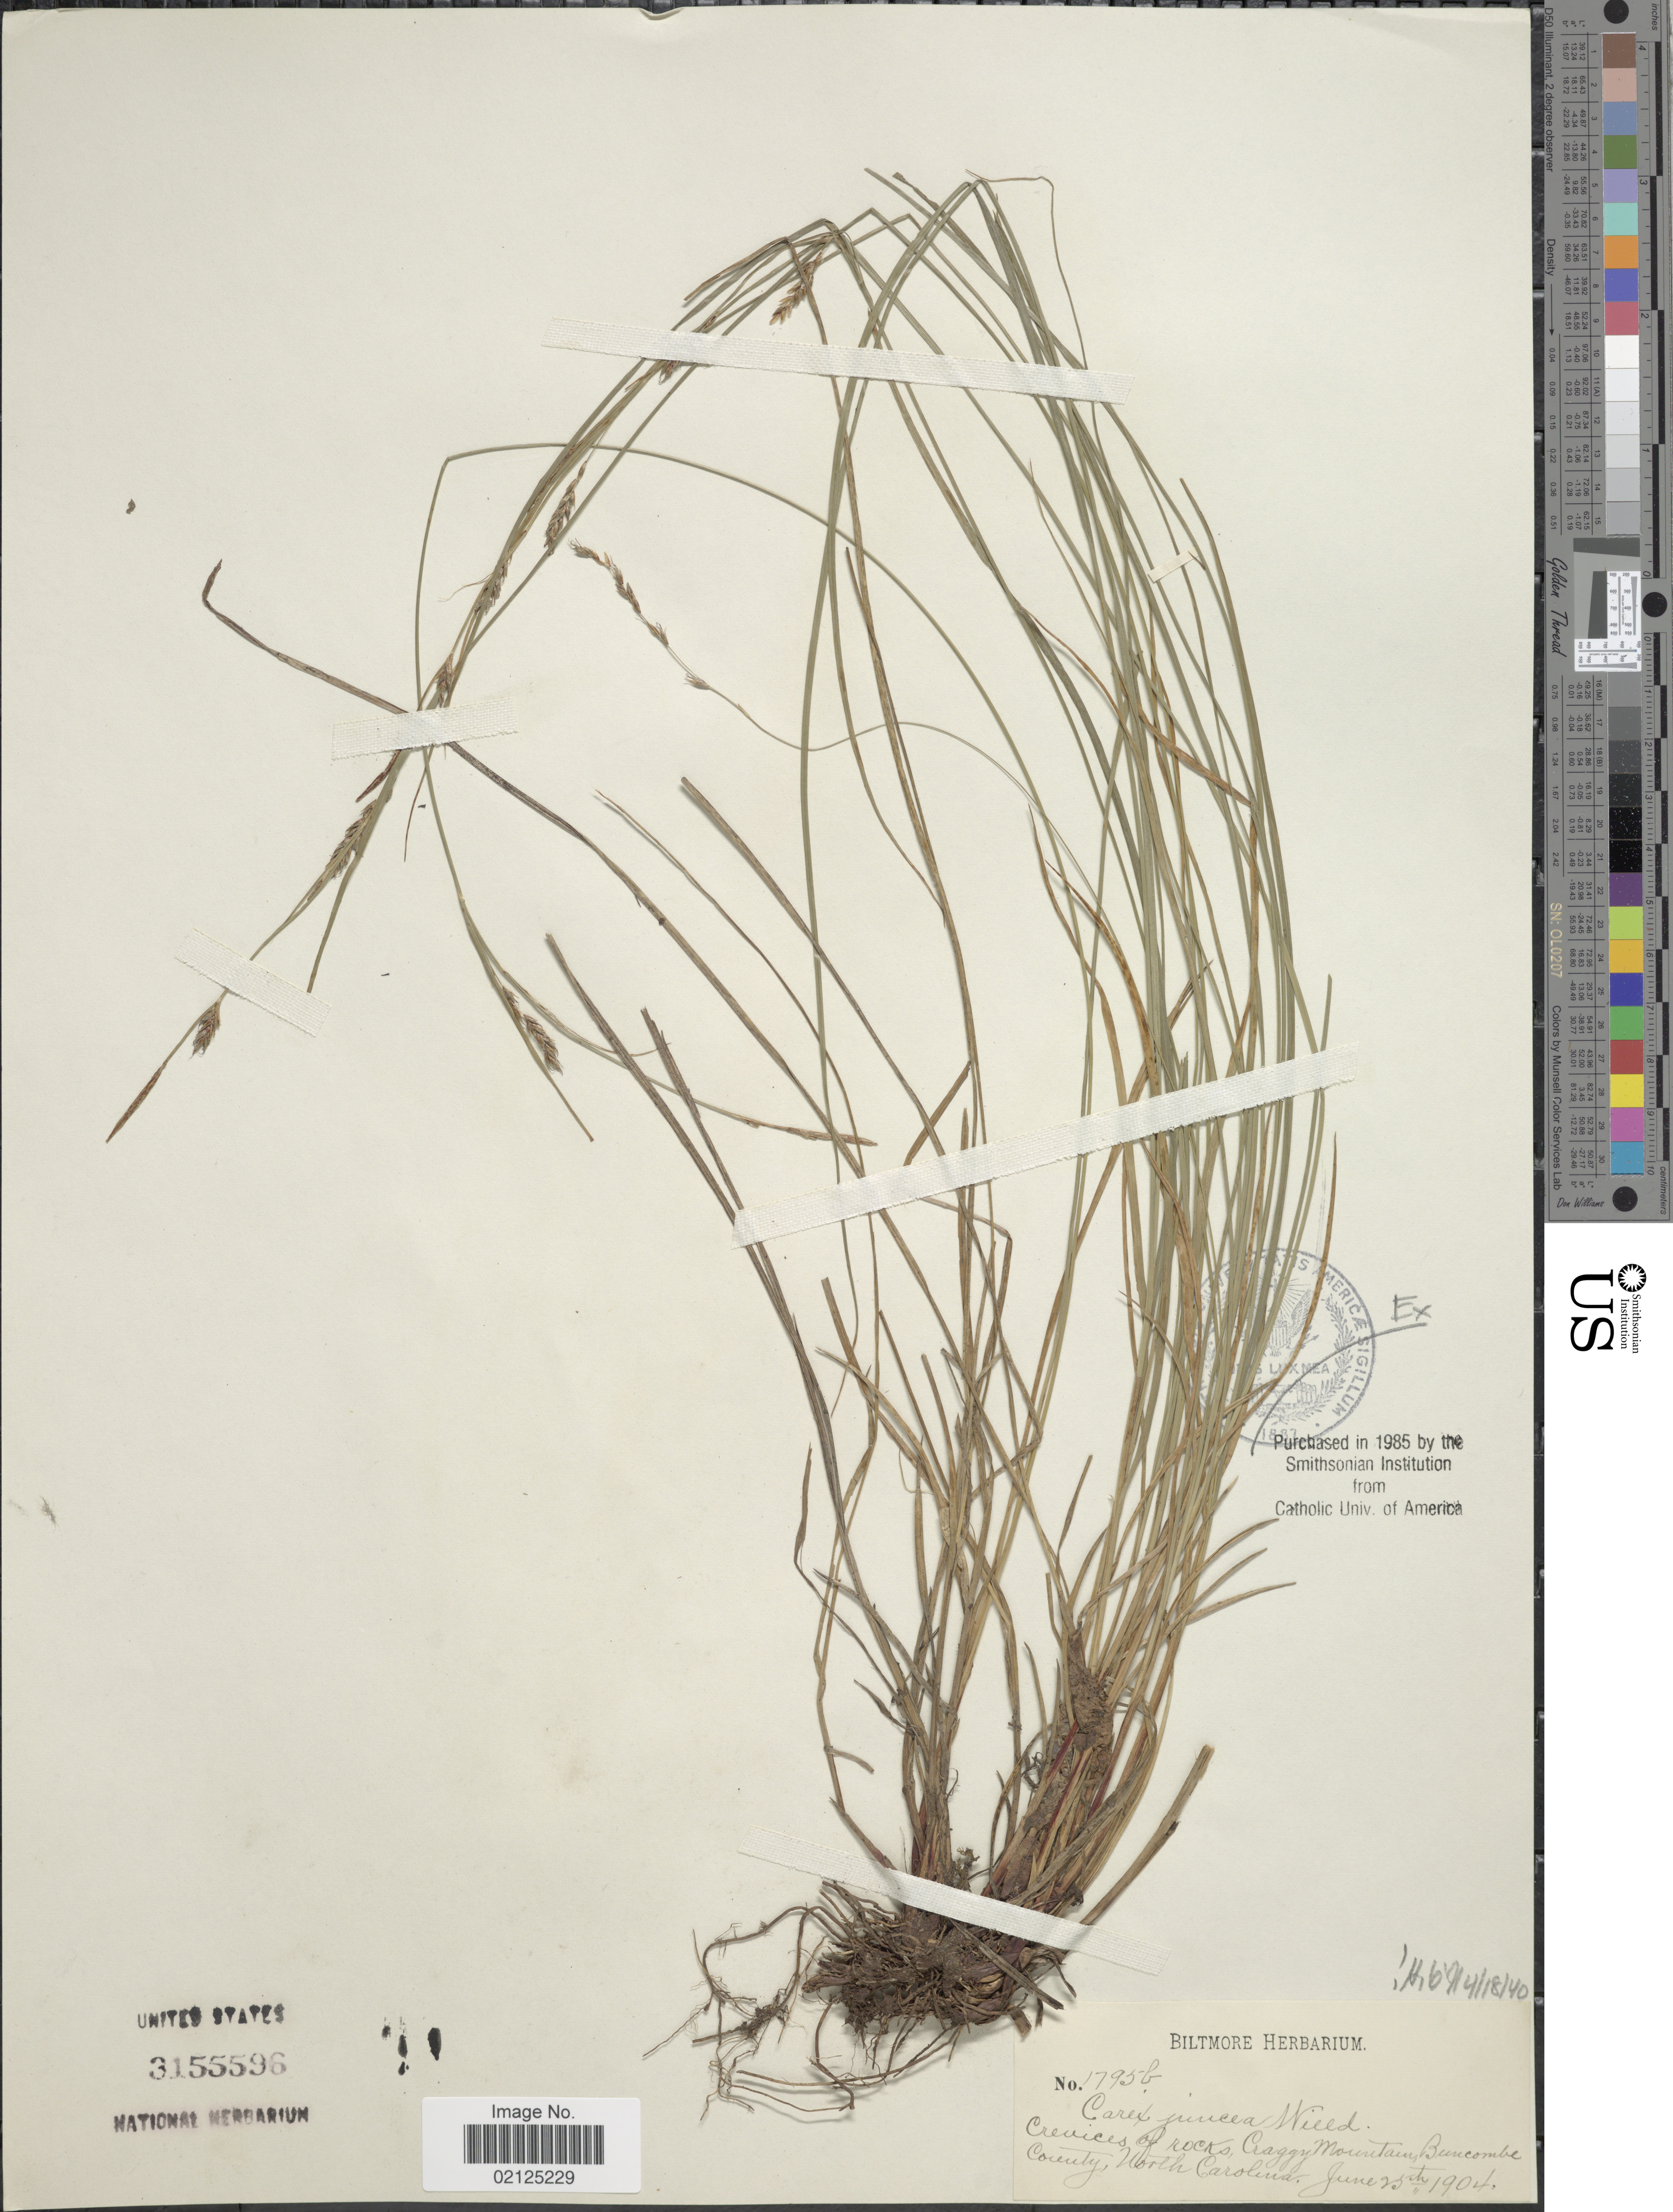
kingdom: Plantae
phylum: Tracheophyta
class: Liliopsida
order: Poales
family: Cyperaceae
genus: Carex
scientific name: Carex misera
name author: Buckley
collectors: ex herb. Biltmore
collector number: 1795b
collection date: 1904-06-25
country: United States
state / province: North Carolina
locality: Crevices of rocks, Craggy Mountain, Buncombe County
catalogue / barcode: US 3155596